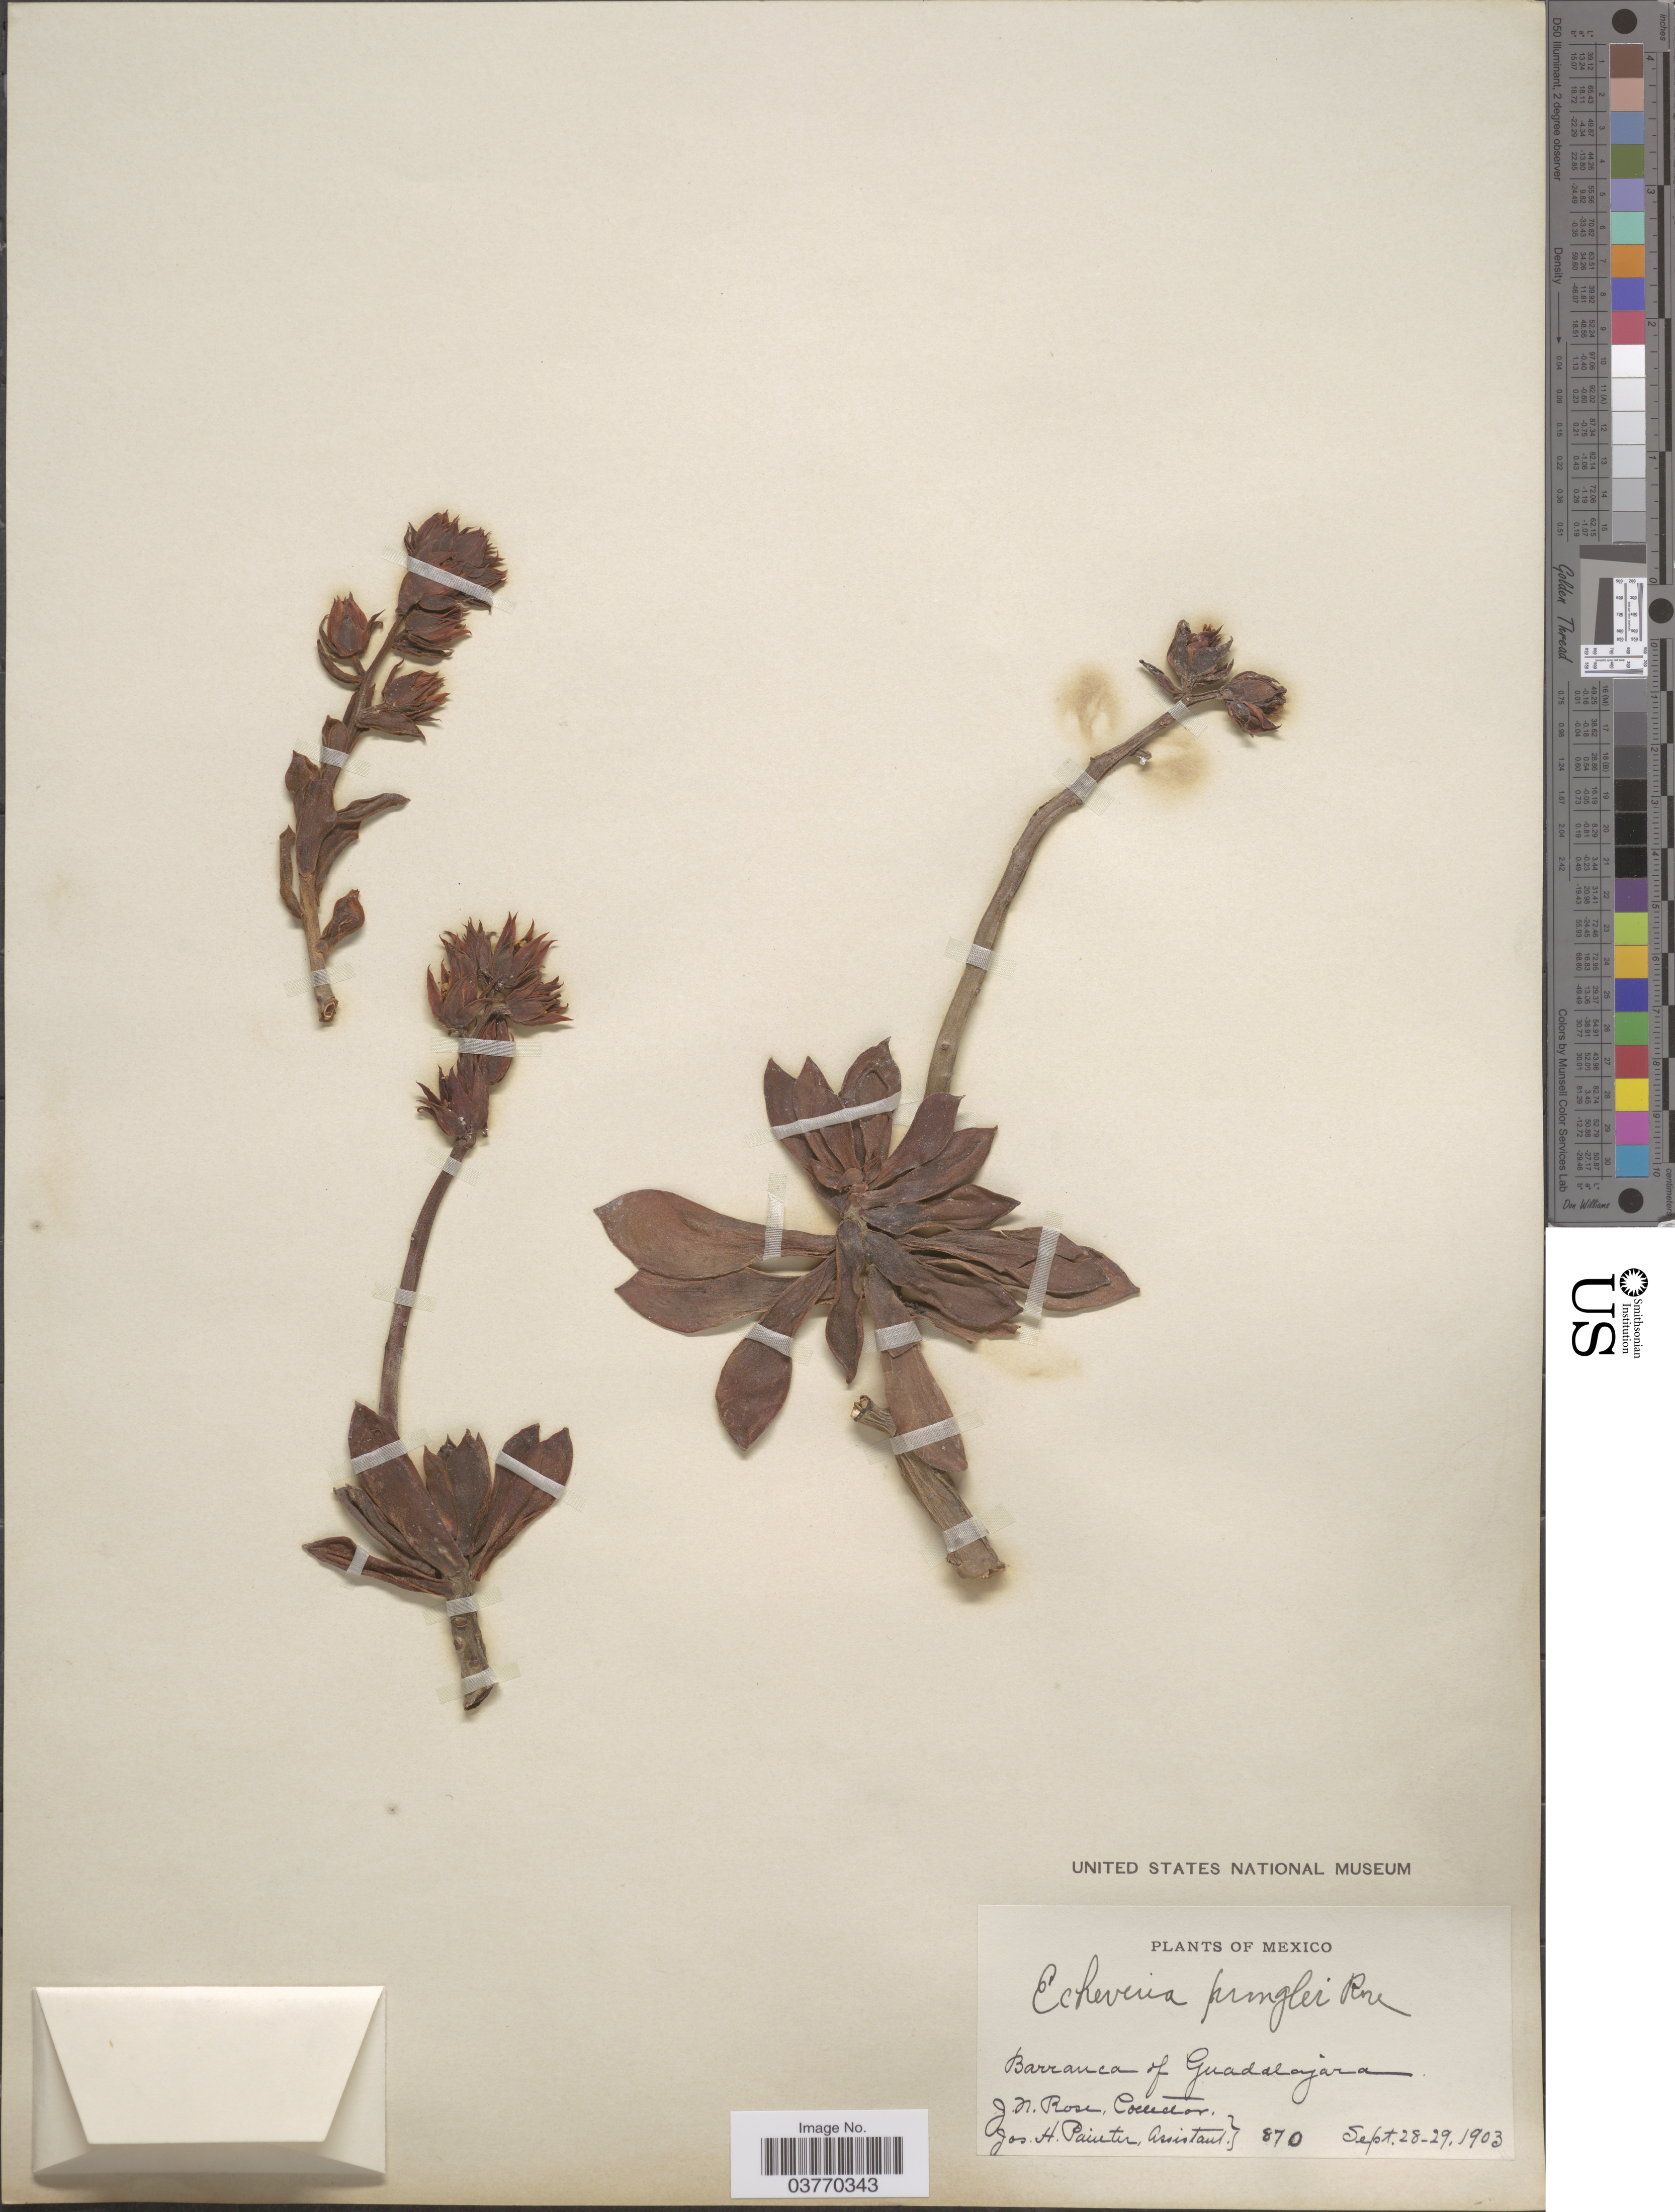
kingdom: Plantae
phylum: Tracheophyta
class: Magnoliopsida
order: Saxifragales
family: Crassulaceae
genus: Echeveria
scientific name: Echeveria pringlei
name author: (S. Watson) Rose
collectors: J. N. Rose & J. H. Painter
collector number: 870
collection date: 1903-09-28/1903-09-29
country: Mexico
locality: Barranca of Guadalajara.